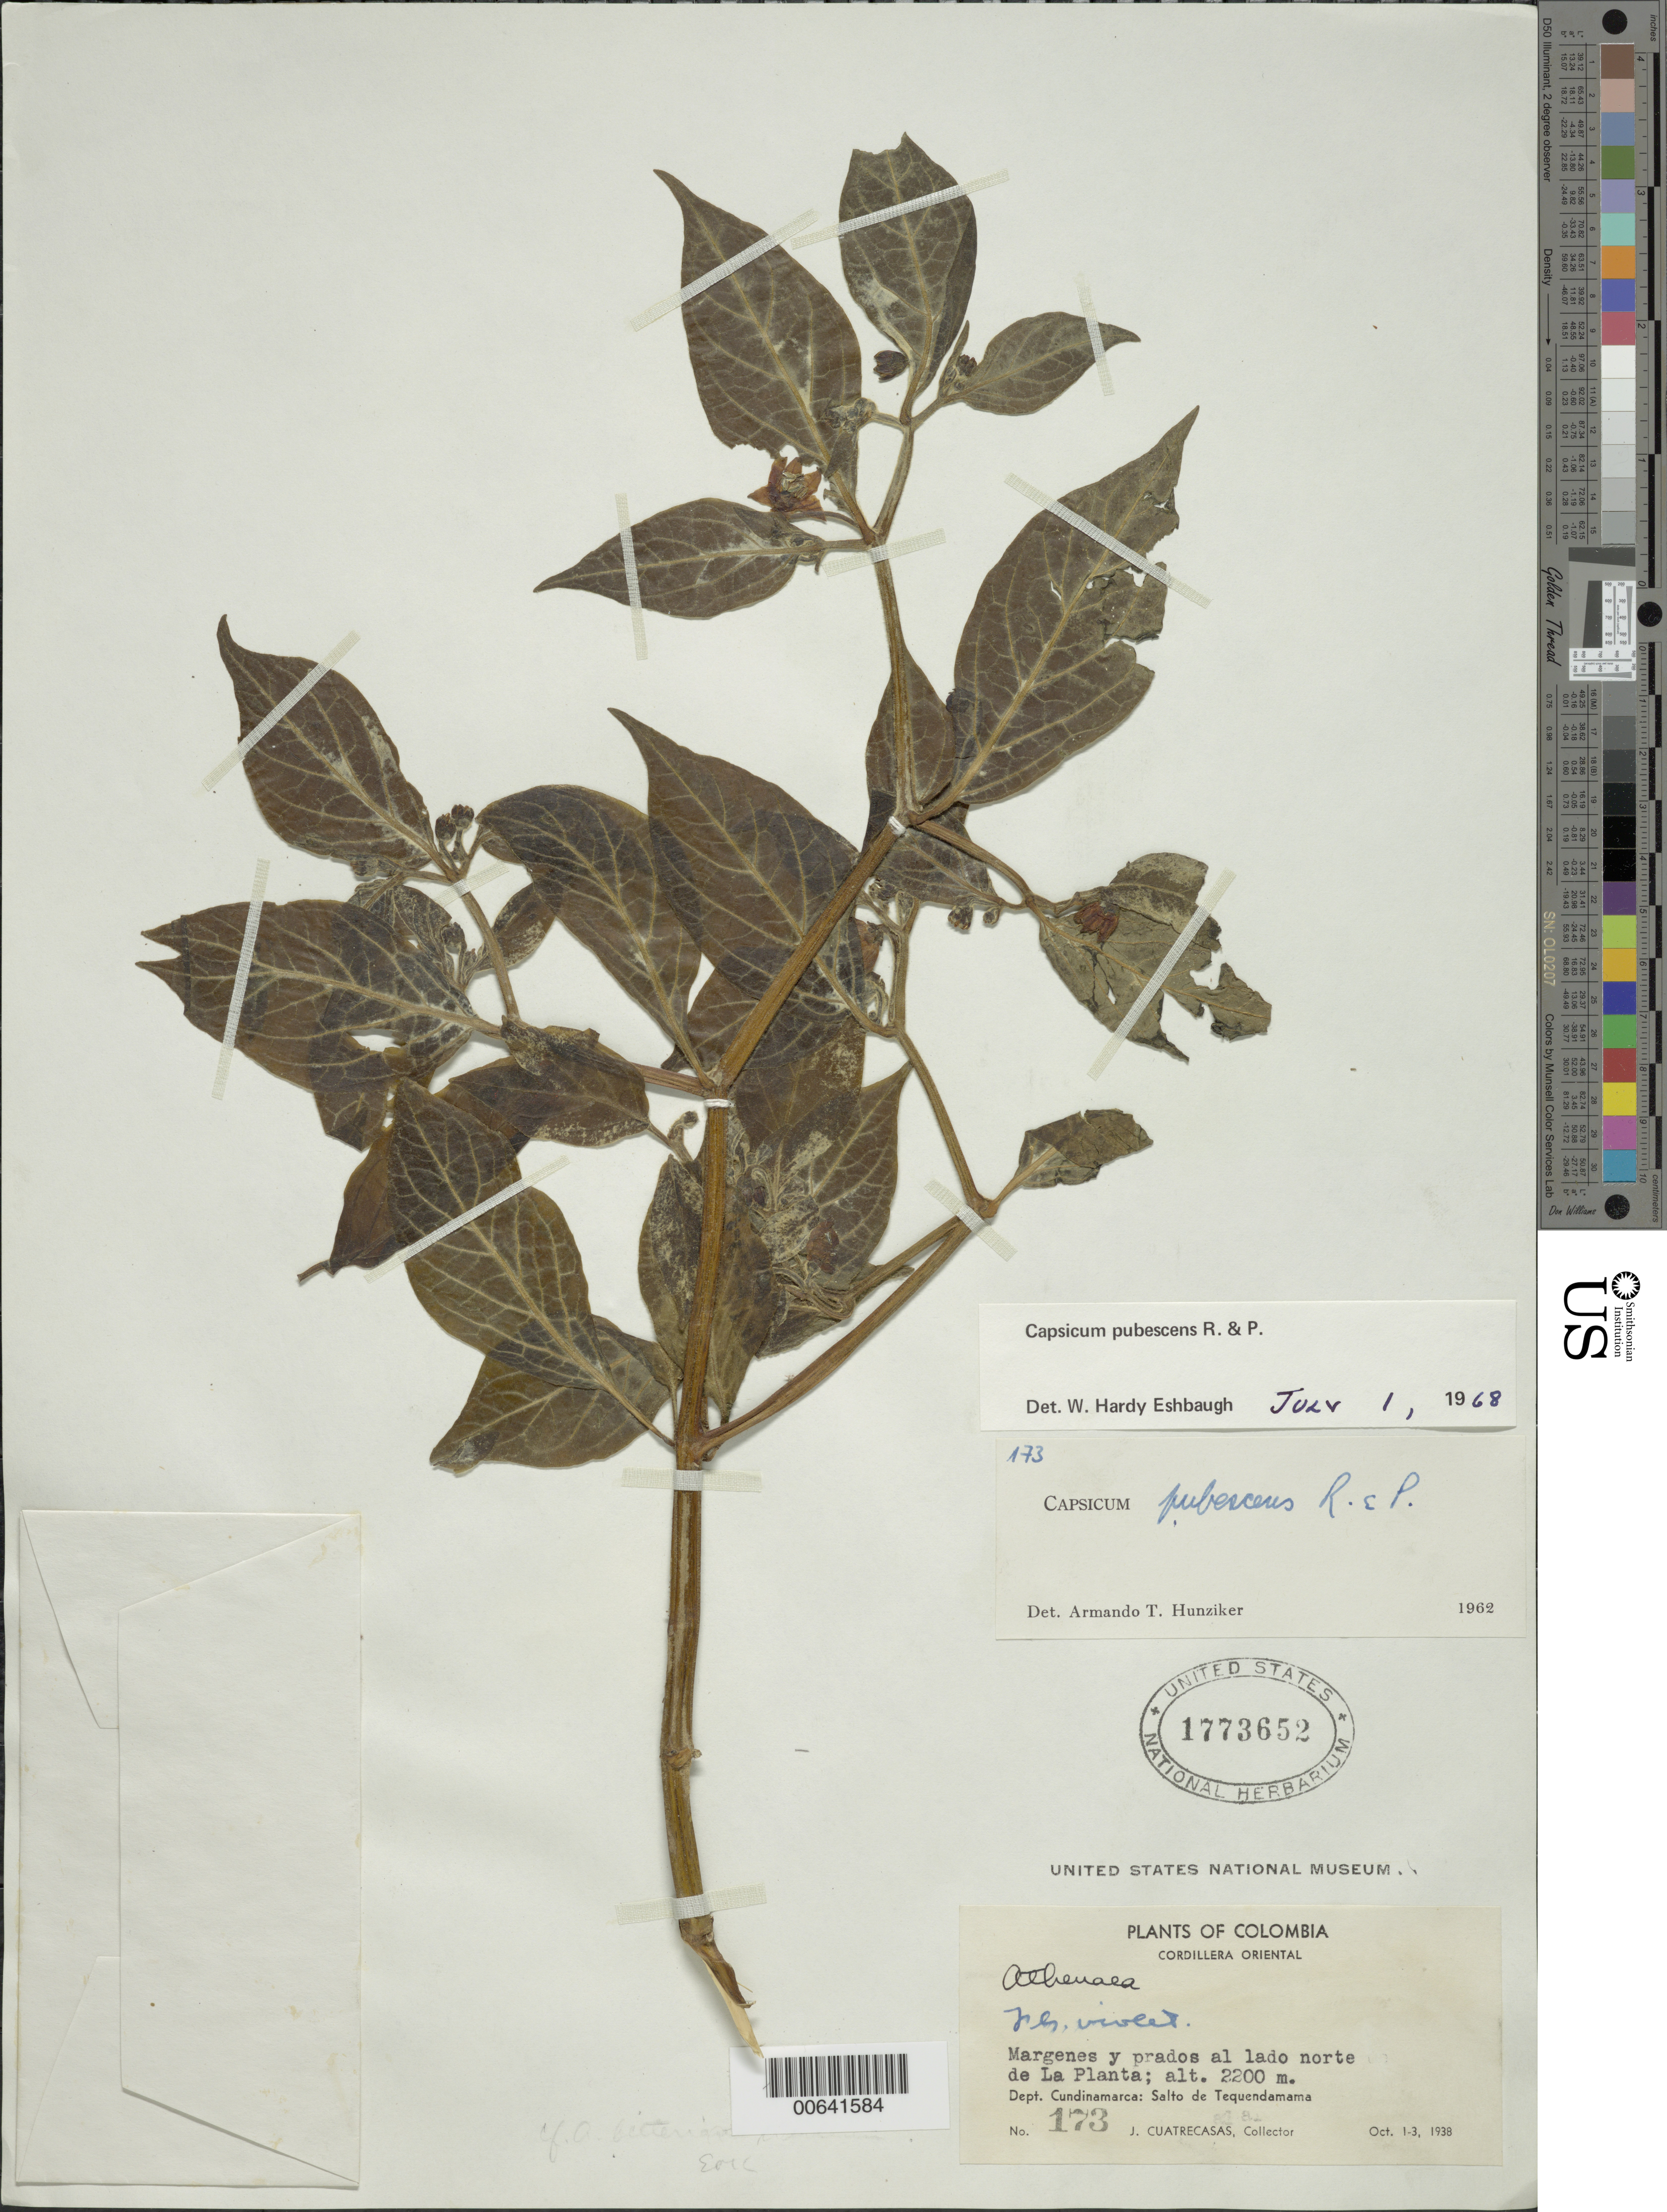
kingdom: Plantae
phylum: Tracheophyta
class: Magnoliopsida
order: Solanales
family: Solanaceae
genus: Capsicum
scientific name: Capsicum pubescens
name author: Ruiz & Pav.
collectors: J. Cuatrecasas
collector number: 173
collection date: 1938-10-01/1938-10-03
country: Colombia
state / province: Cundinamarca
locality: Cordillera Oriental, Margenes y prados al lado norte de La Planta, Dept. Cundinamarca, Salto de Tequendamama.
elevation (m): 2200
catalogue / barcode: US 1773652